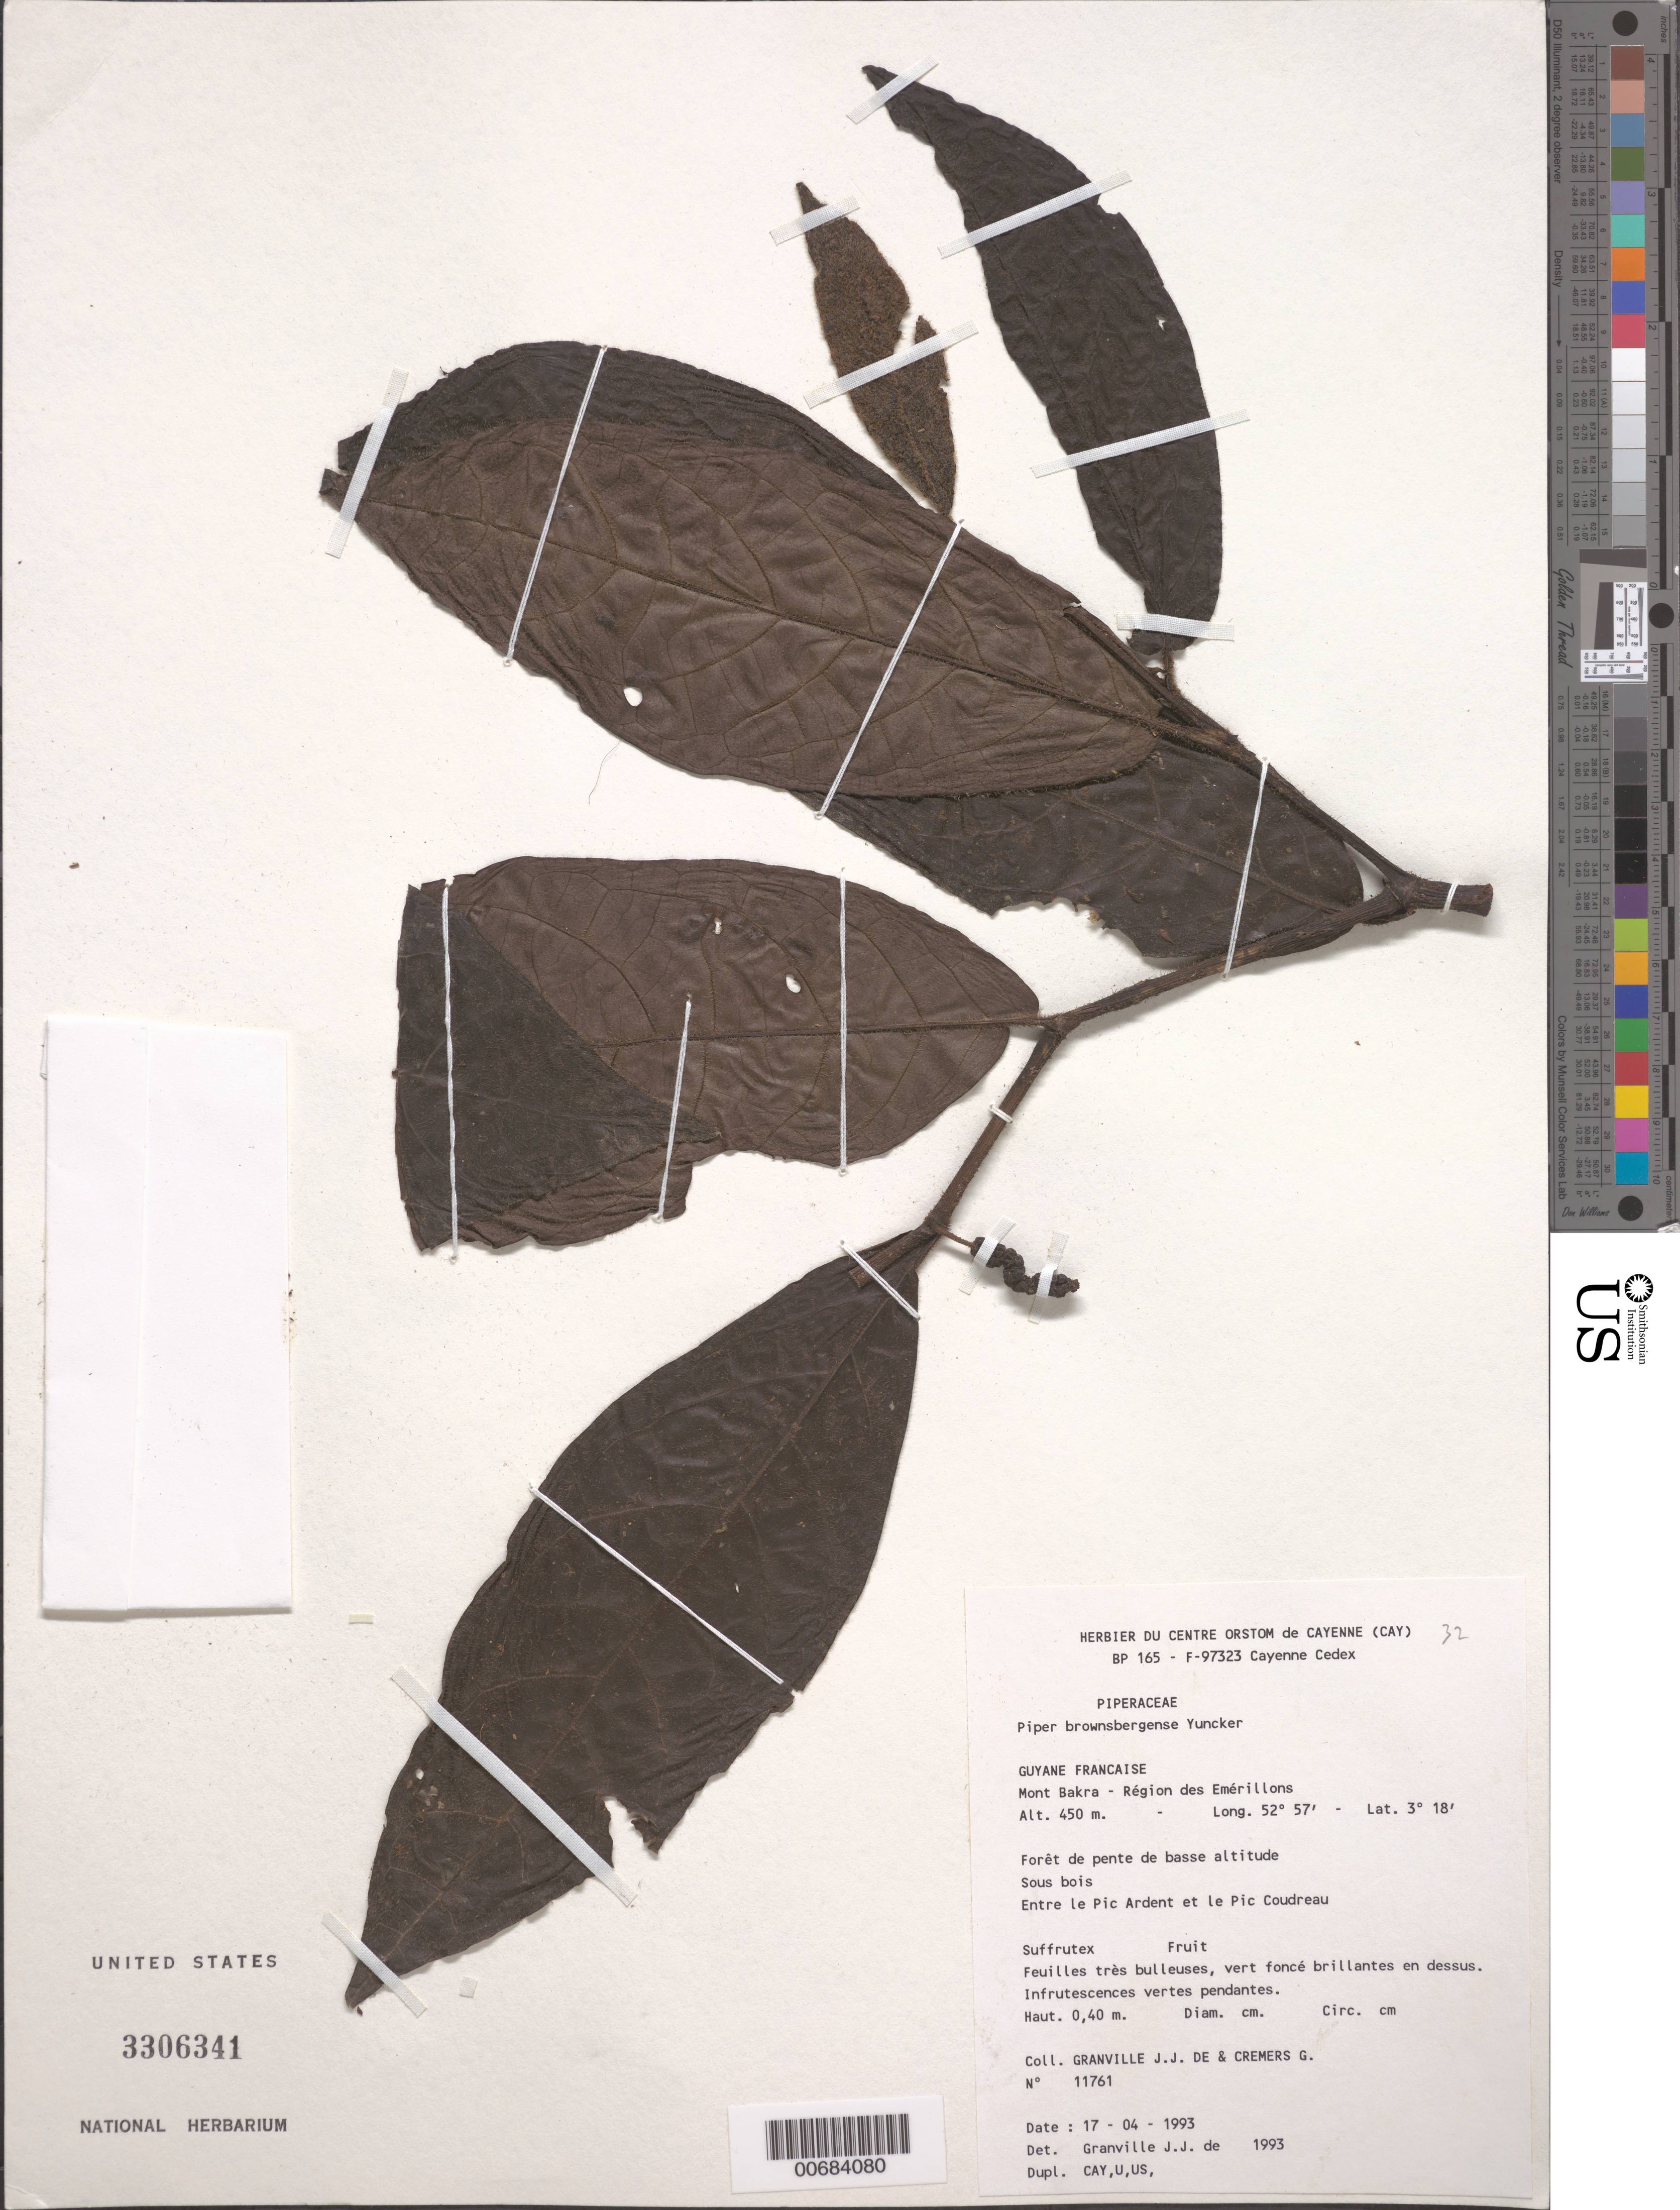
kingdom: Plantae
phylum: Tracheophyta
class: Magnoliopsida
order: Piperales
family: Piperaceae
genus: Piper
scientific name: Piper brownsbergense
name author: Yunck.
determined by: Granville, J. J. de, (CAY), Institut de Recherche pour le Developpement (IRD) (FRENCH GUIANA)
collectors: J.-J. de Granville & G. Cremers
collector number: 11761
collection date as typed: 17-Apr-93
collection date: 1993-04-17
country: French Guiana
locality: Mont Bakra, région des Emérillons. Entre le Pic Ardent et le Pic Coudreau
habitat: Forêt de pente de basse altitude. Sous bois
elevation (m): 400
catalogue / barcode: US 3306341